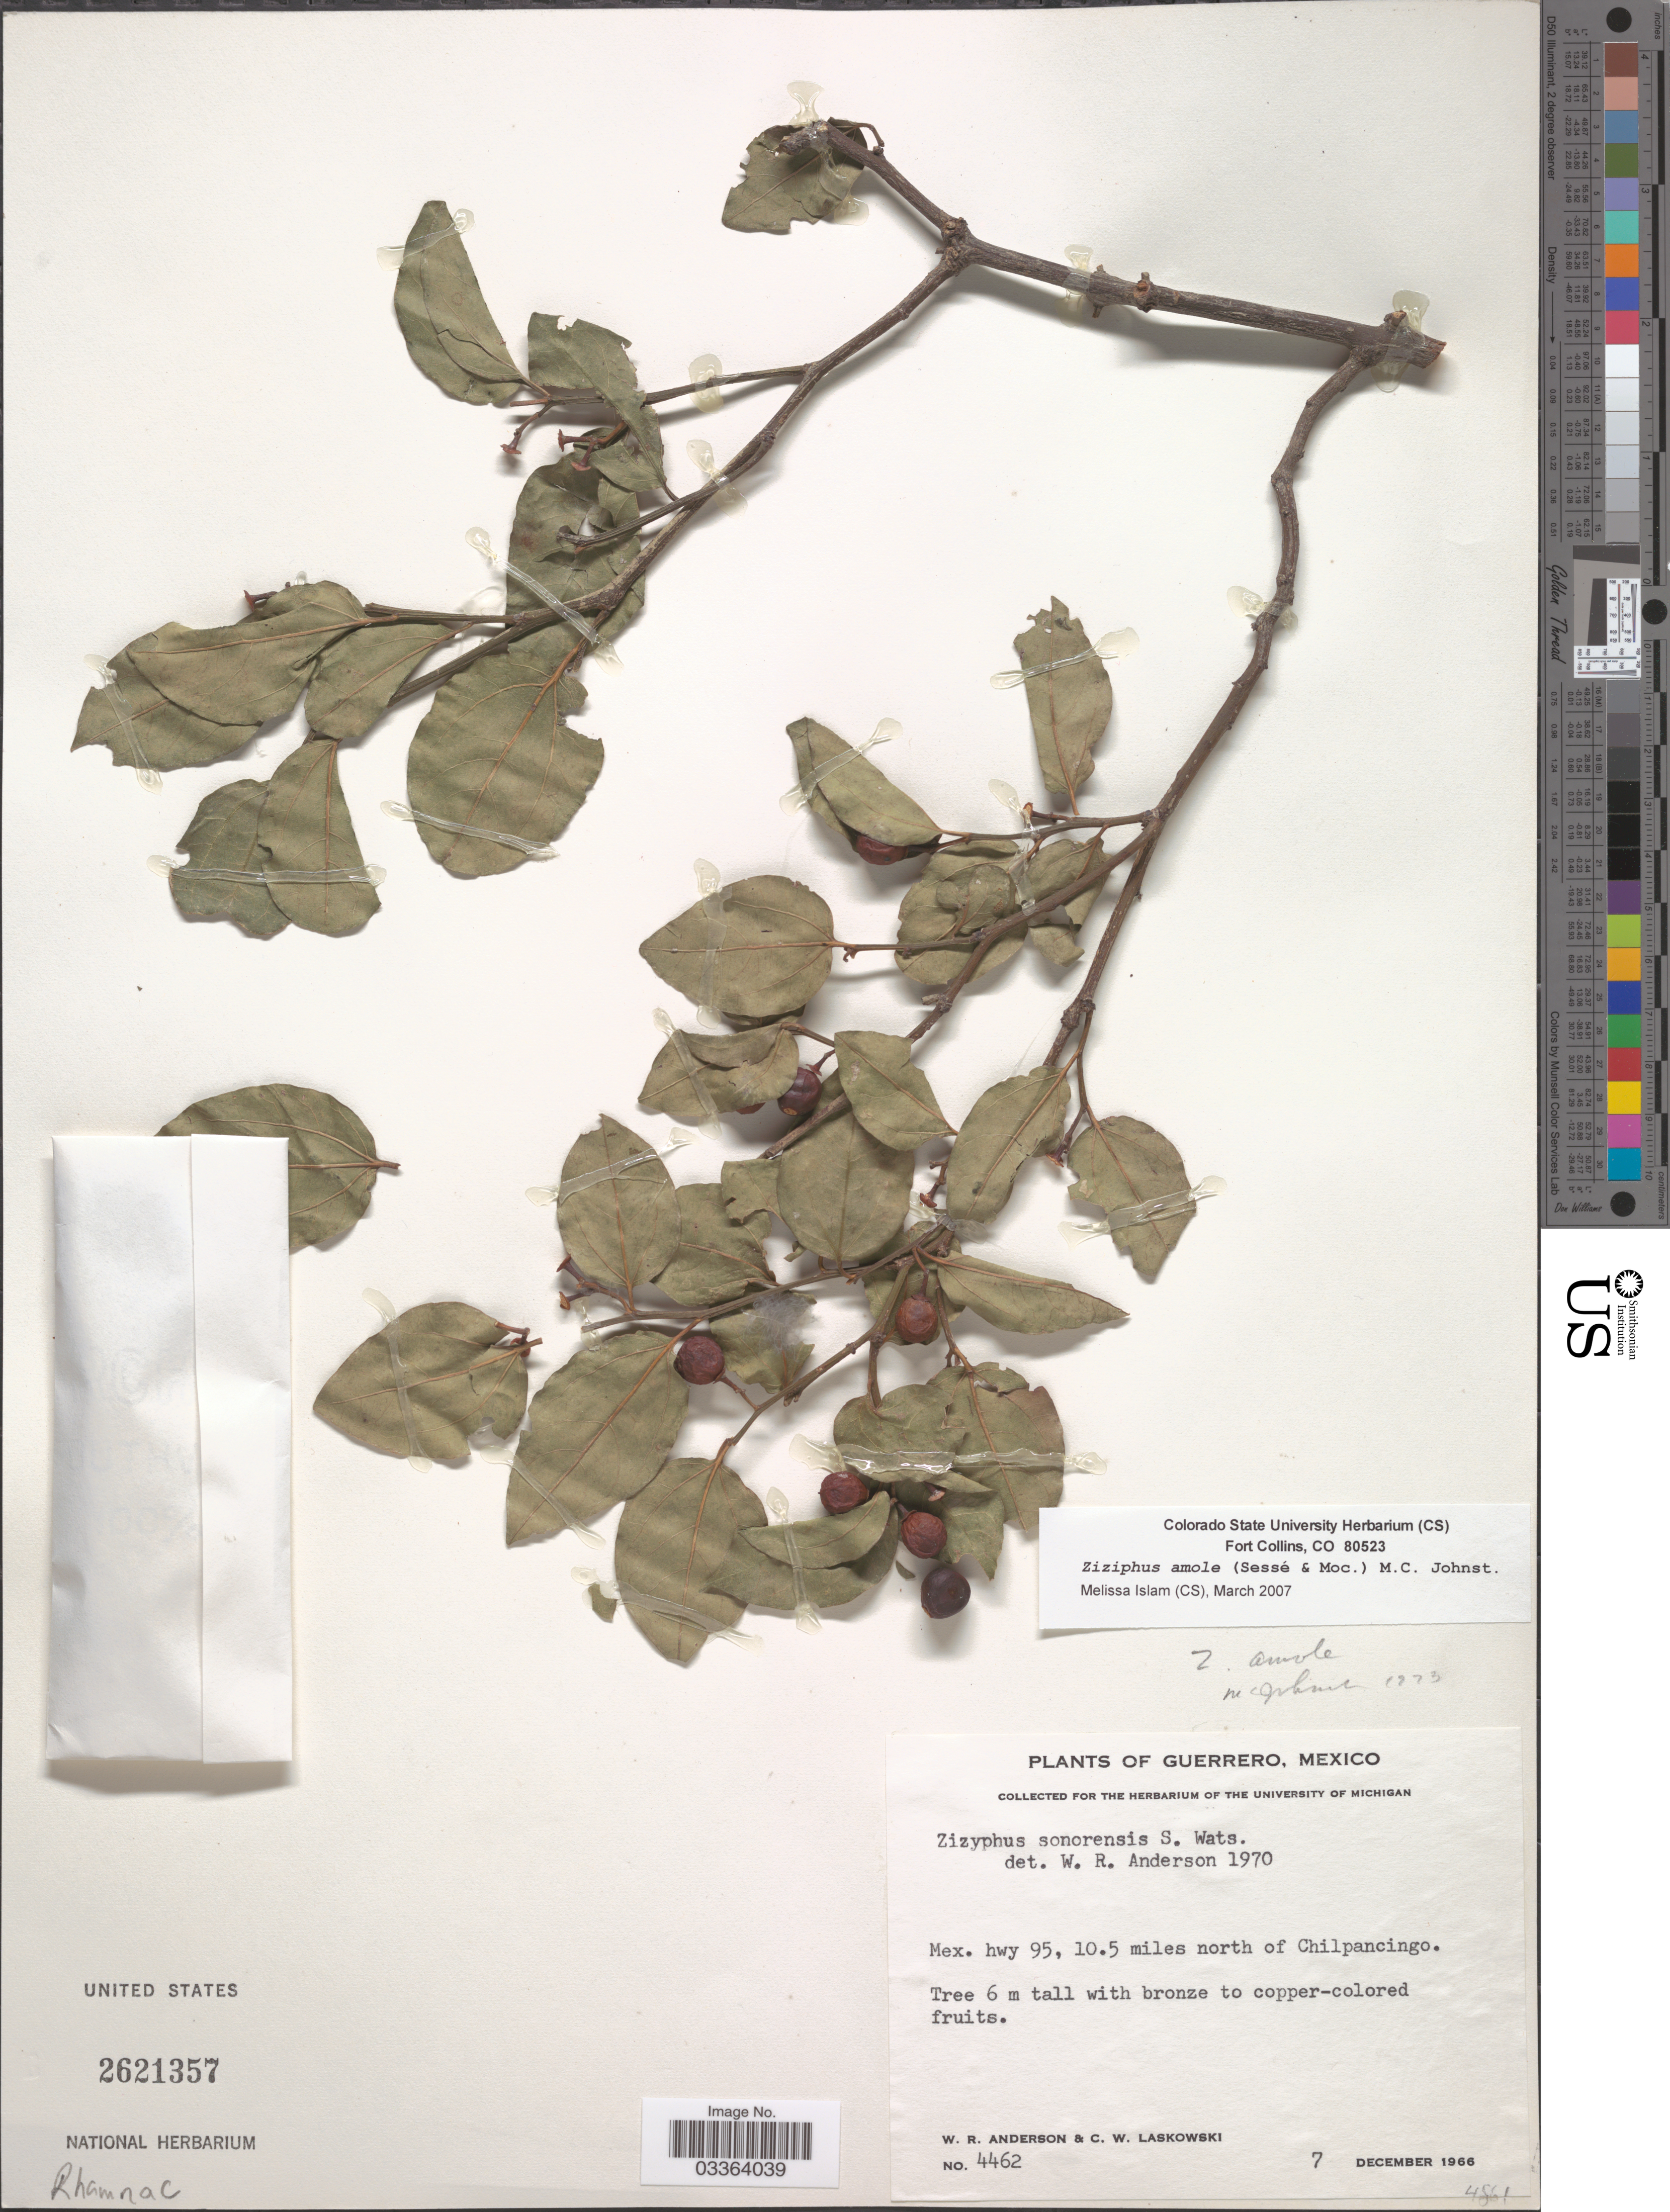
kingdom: Plantae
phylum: Tracheophyta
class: Magnoliopsida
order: Rosales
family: Rhamnaceae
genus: Sarcomphalus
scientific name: Sarcomphalus amole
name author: (Sessé & Moc.) Hauenschild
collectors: W. Anderson & C. Laskowski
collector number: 4462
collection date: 1966-12-07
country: Mexico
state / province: Guerrero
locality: Mex. hwy 95, 10.5 miles north of Chilpancingo.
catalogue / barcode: US 2621357